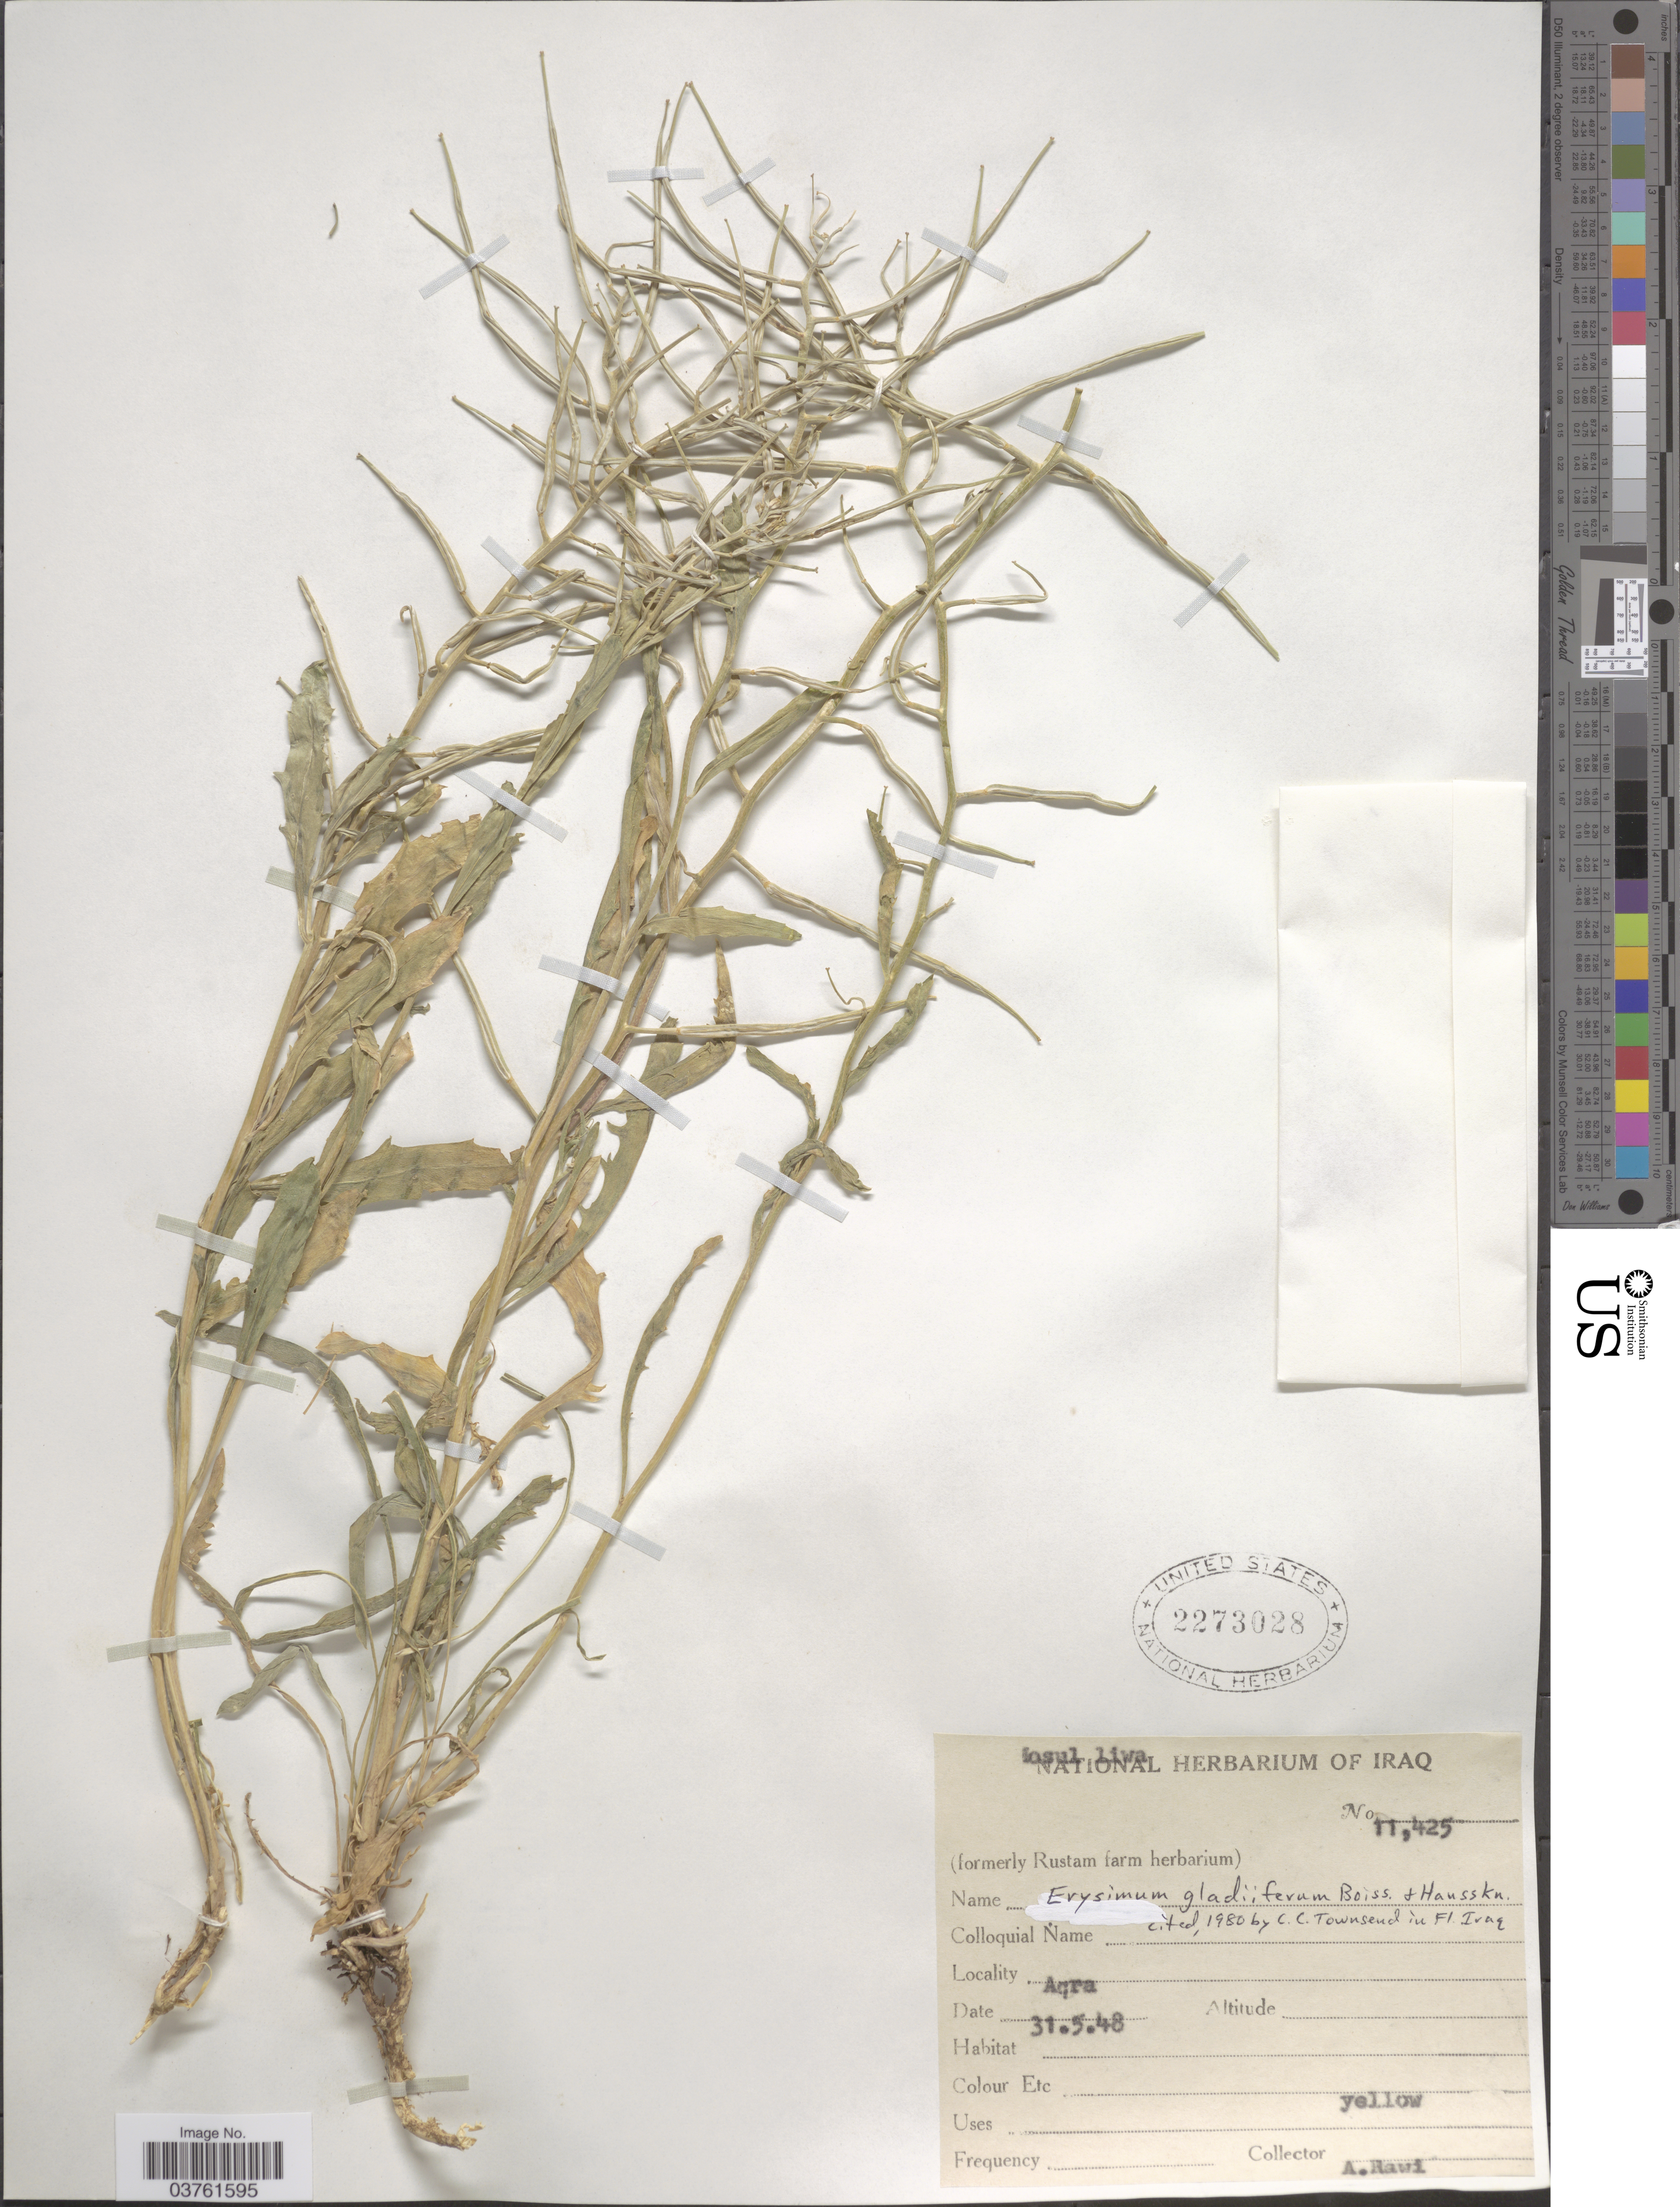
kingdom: Plantae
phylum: Tracheophyta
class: Magnoliopsida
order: Brassicales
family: Brassicaceae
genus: Erysimum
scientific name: Erysimum gladiiferum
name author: Boiss. & Hausskn.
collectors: A. Rawi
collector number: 11425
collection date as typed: Transcribed d/m/y: 31/5/48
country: Iraq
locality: Mosul liwa. Aqra.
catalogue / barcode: US 2273028